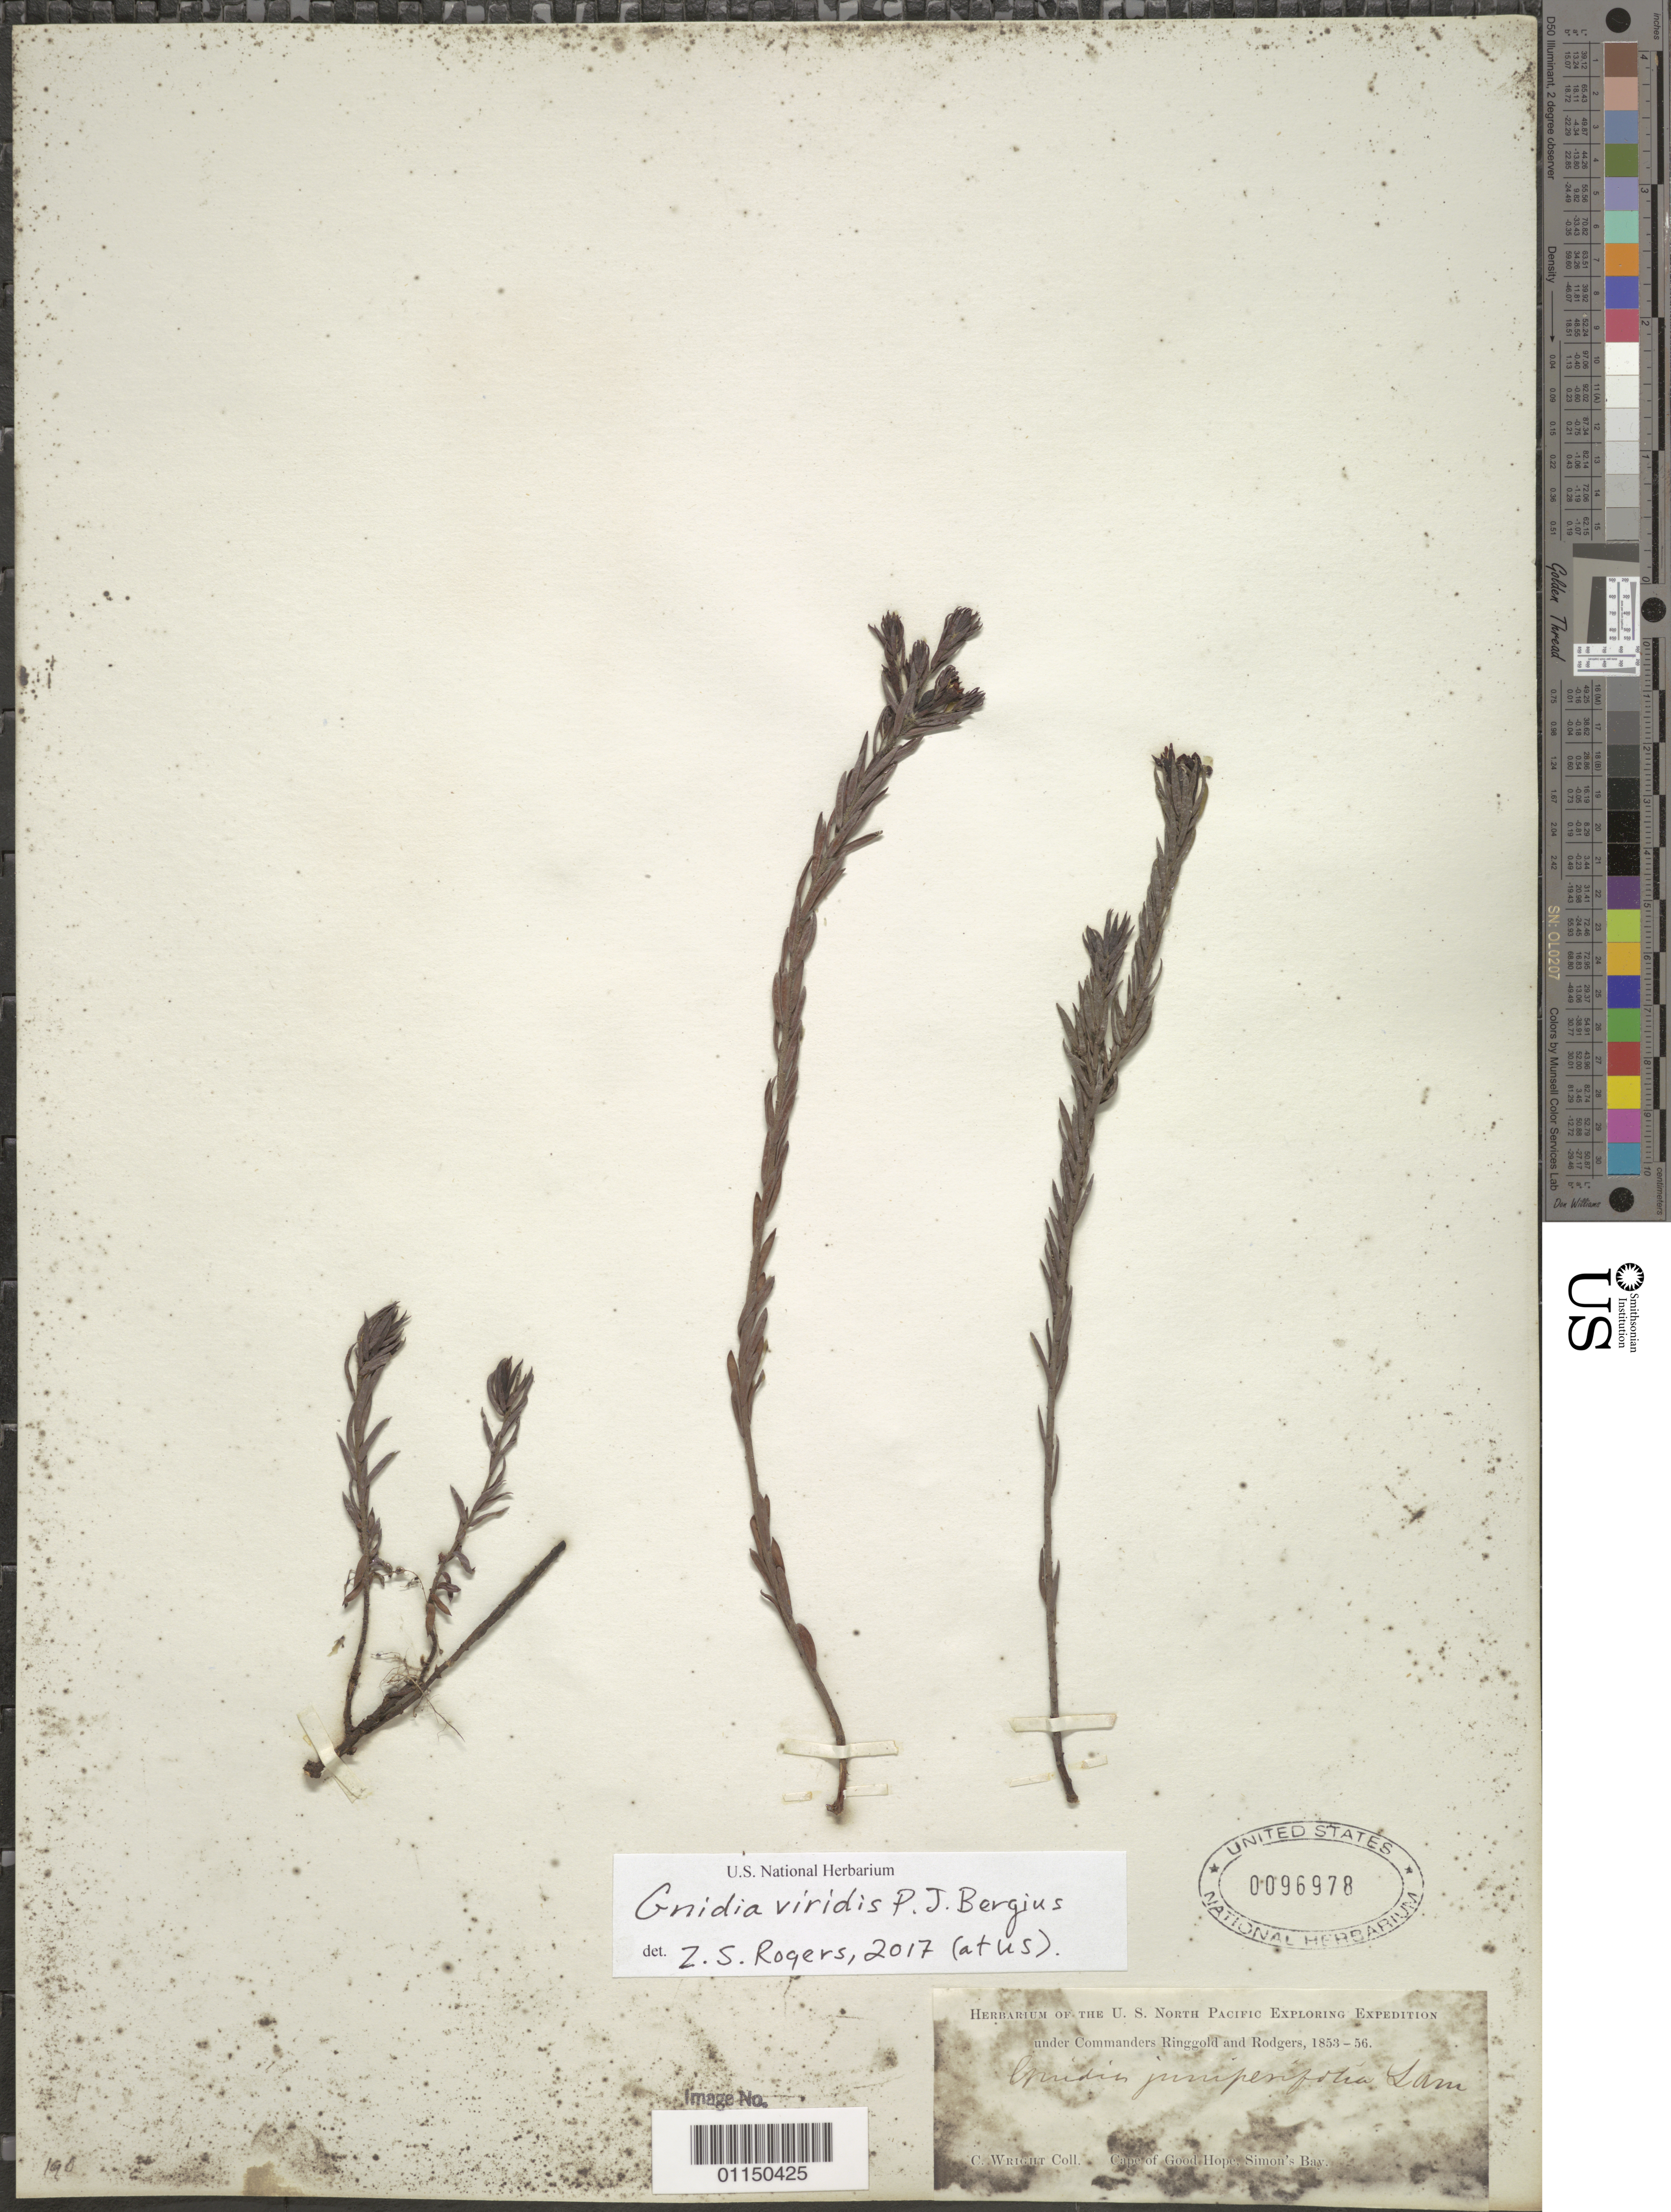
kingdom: Plantae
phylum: Tracheophyta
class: Magnoliopsida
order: Malvales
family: Thymelaeaceae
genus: Gnidia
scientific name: Gnidia viridis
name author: P.J. Bergius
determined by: Rogers, Z. S.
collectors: C. Wright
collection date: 1853/1856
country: South Africa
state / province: Western Cape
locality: Cape of Good Hope, Simon's Bay.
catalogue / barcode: US 96978